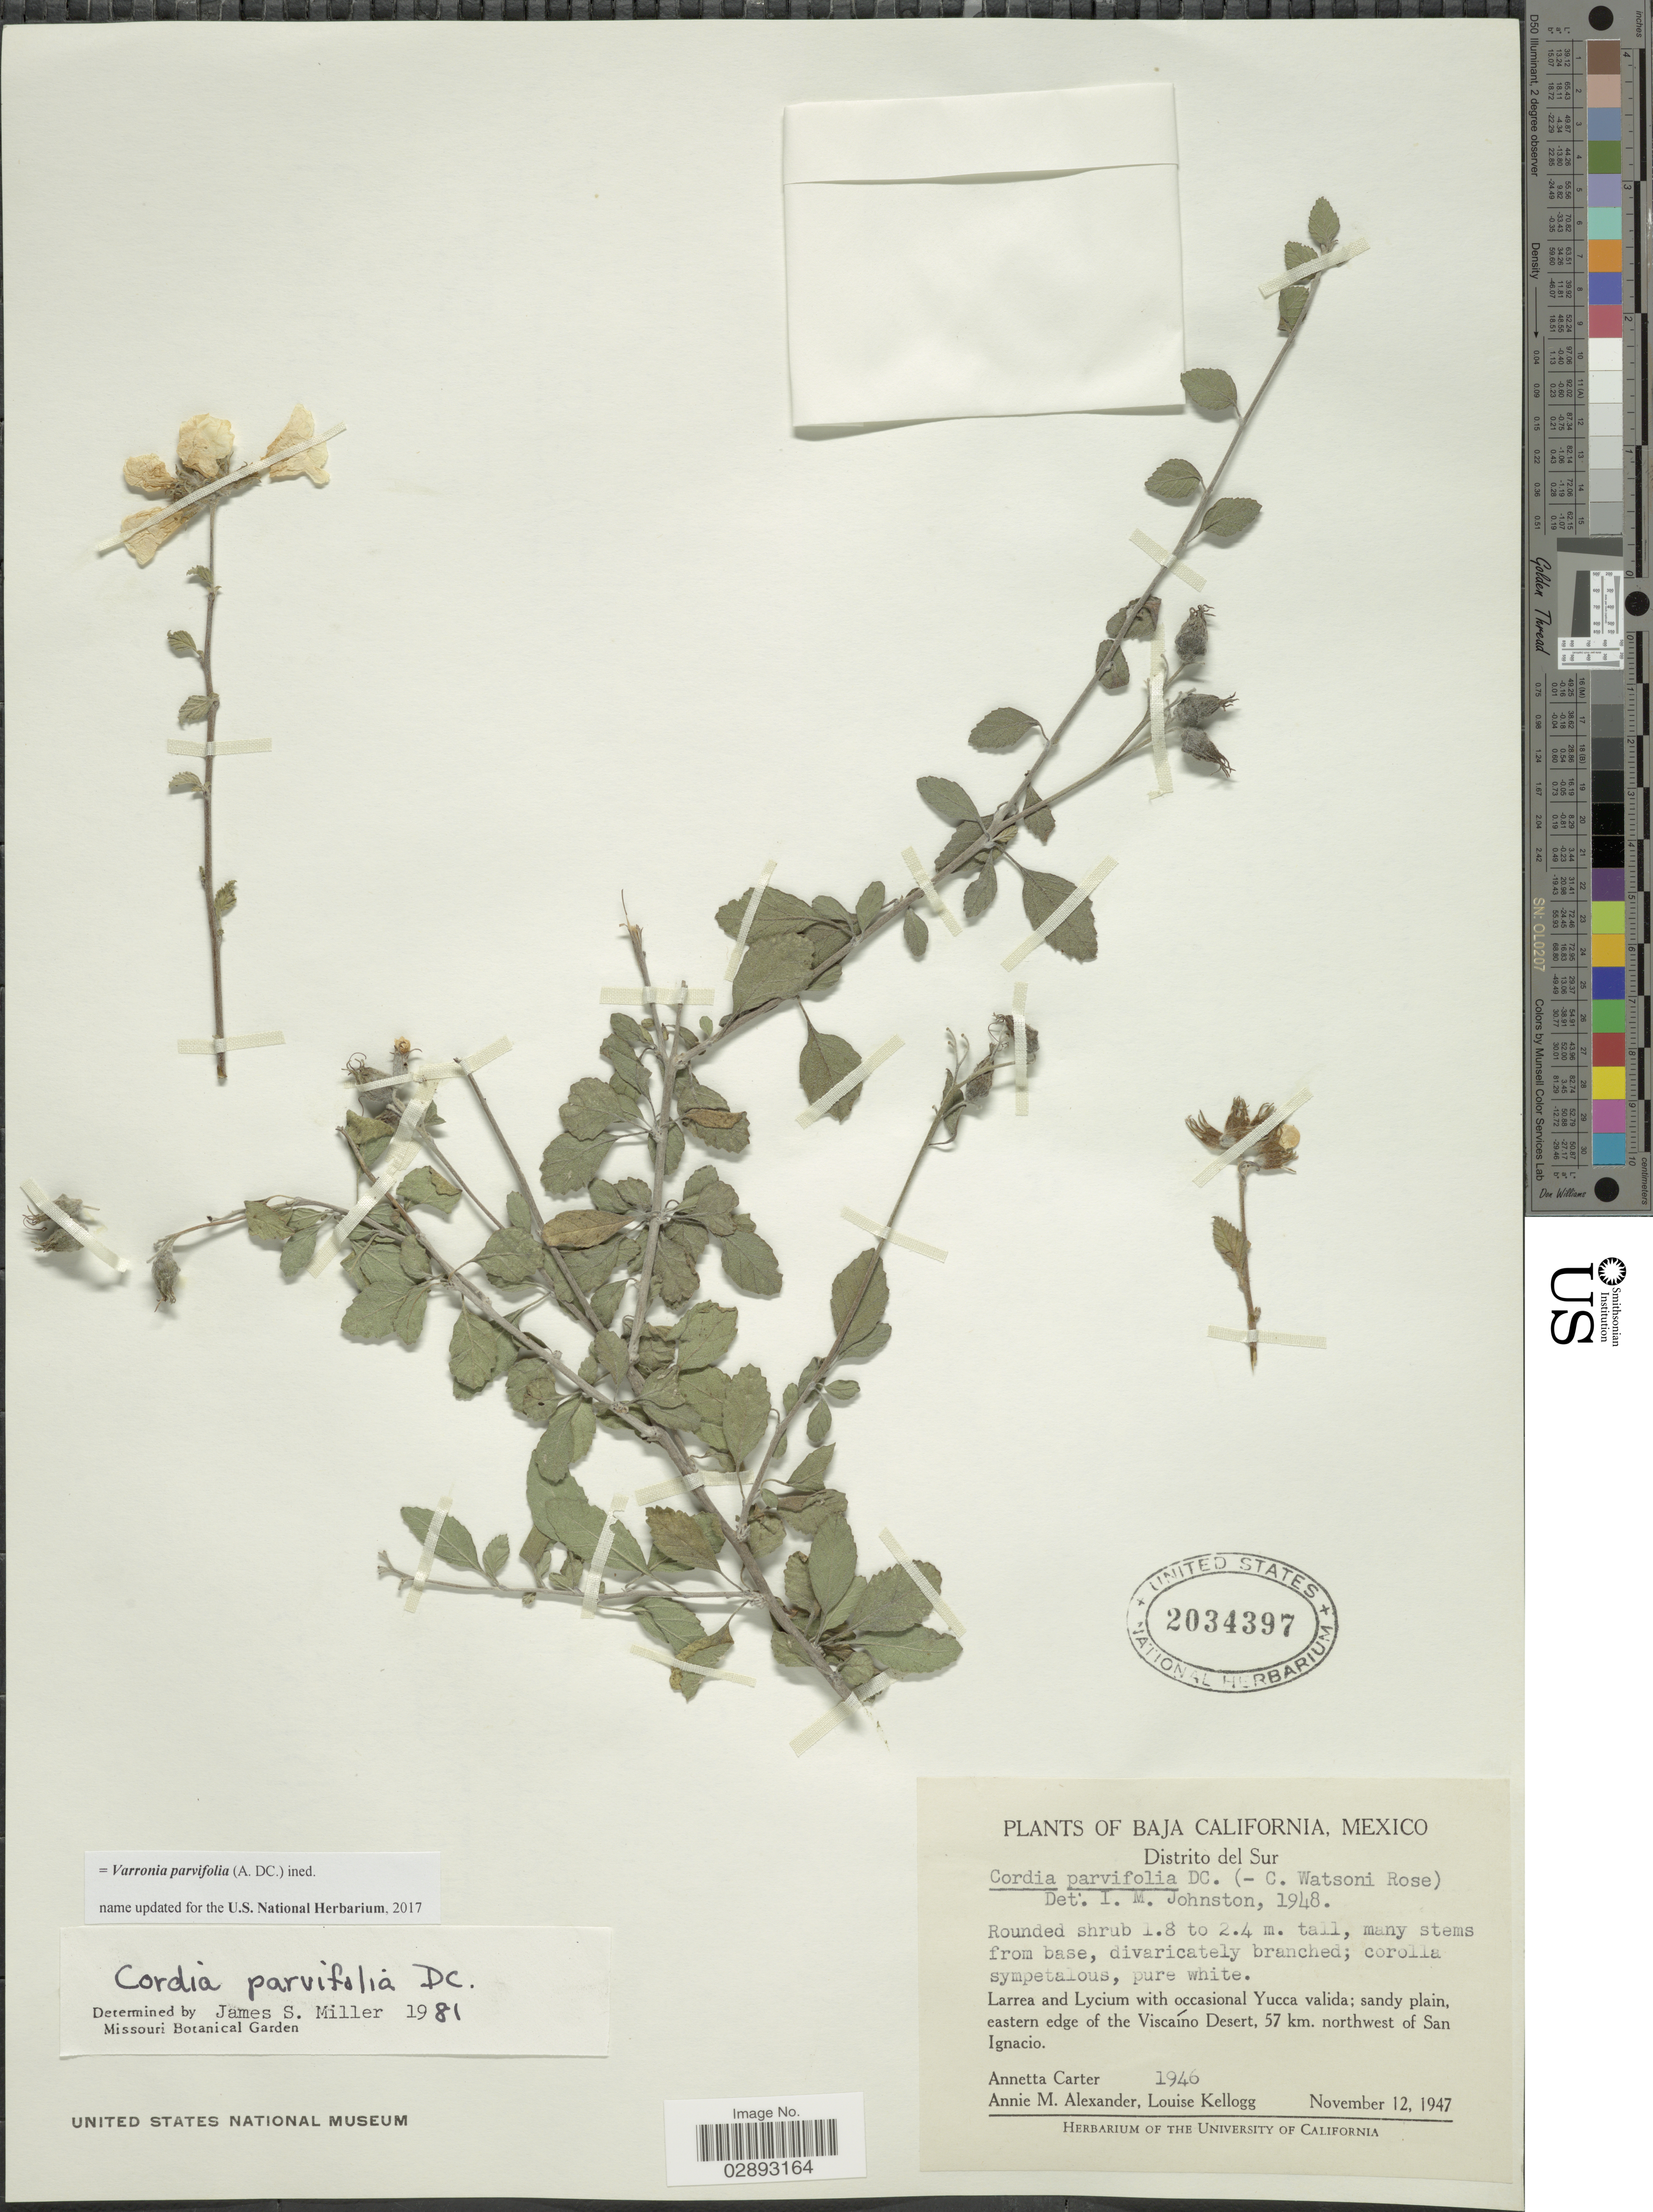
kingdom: Plantae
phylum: Tracheophyta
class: Magnoliopsida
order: Boraginales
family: Cordiaceae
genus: Varronia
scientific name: Varronia parvifolia (A. DC.) ined.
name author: (A. DC.)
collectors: A. Carter, A. M. Alexander & L. Kellogg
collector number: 1946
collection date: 1947-11-12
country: Mexico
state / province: Baja California Sur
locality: Distrito del Sur. Sandy plain, eastern edge of the Viscaíno Desert, 57 km. northwest of San Ignacio.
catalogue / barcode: US 2034397